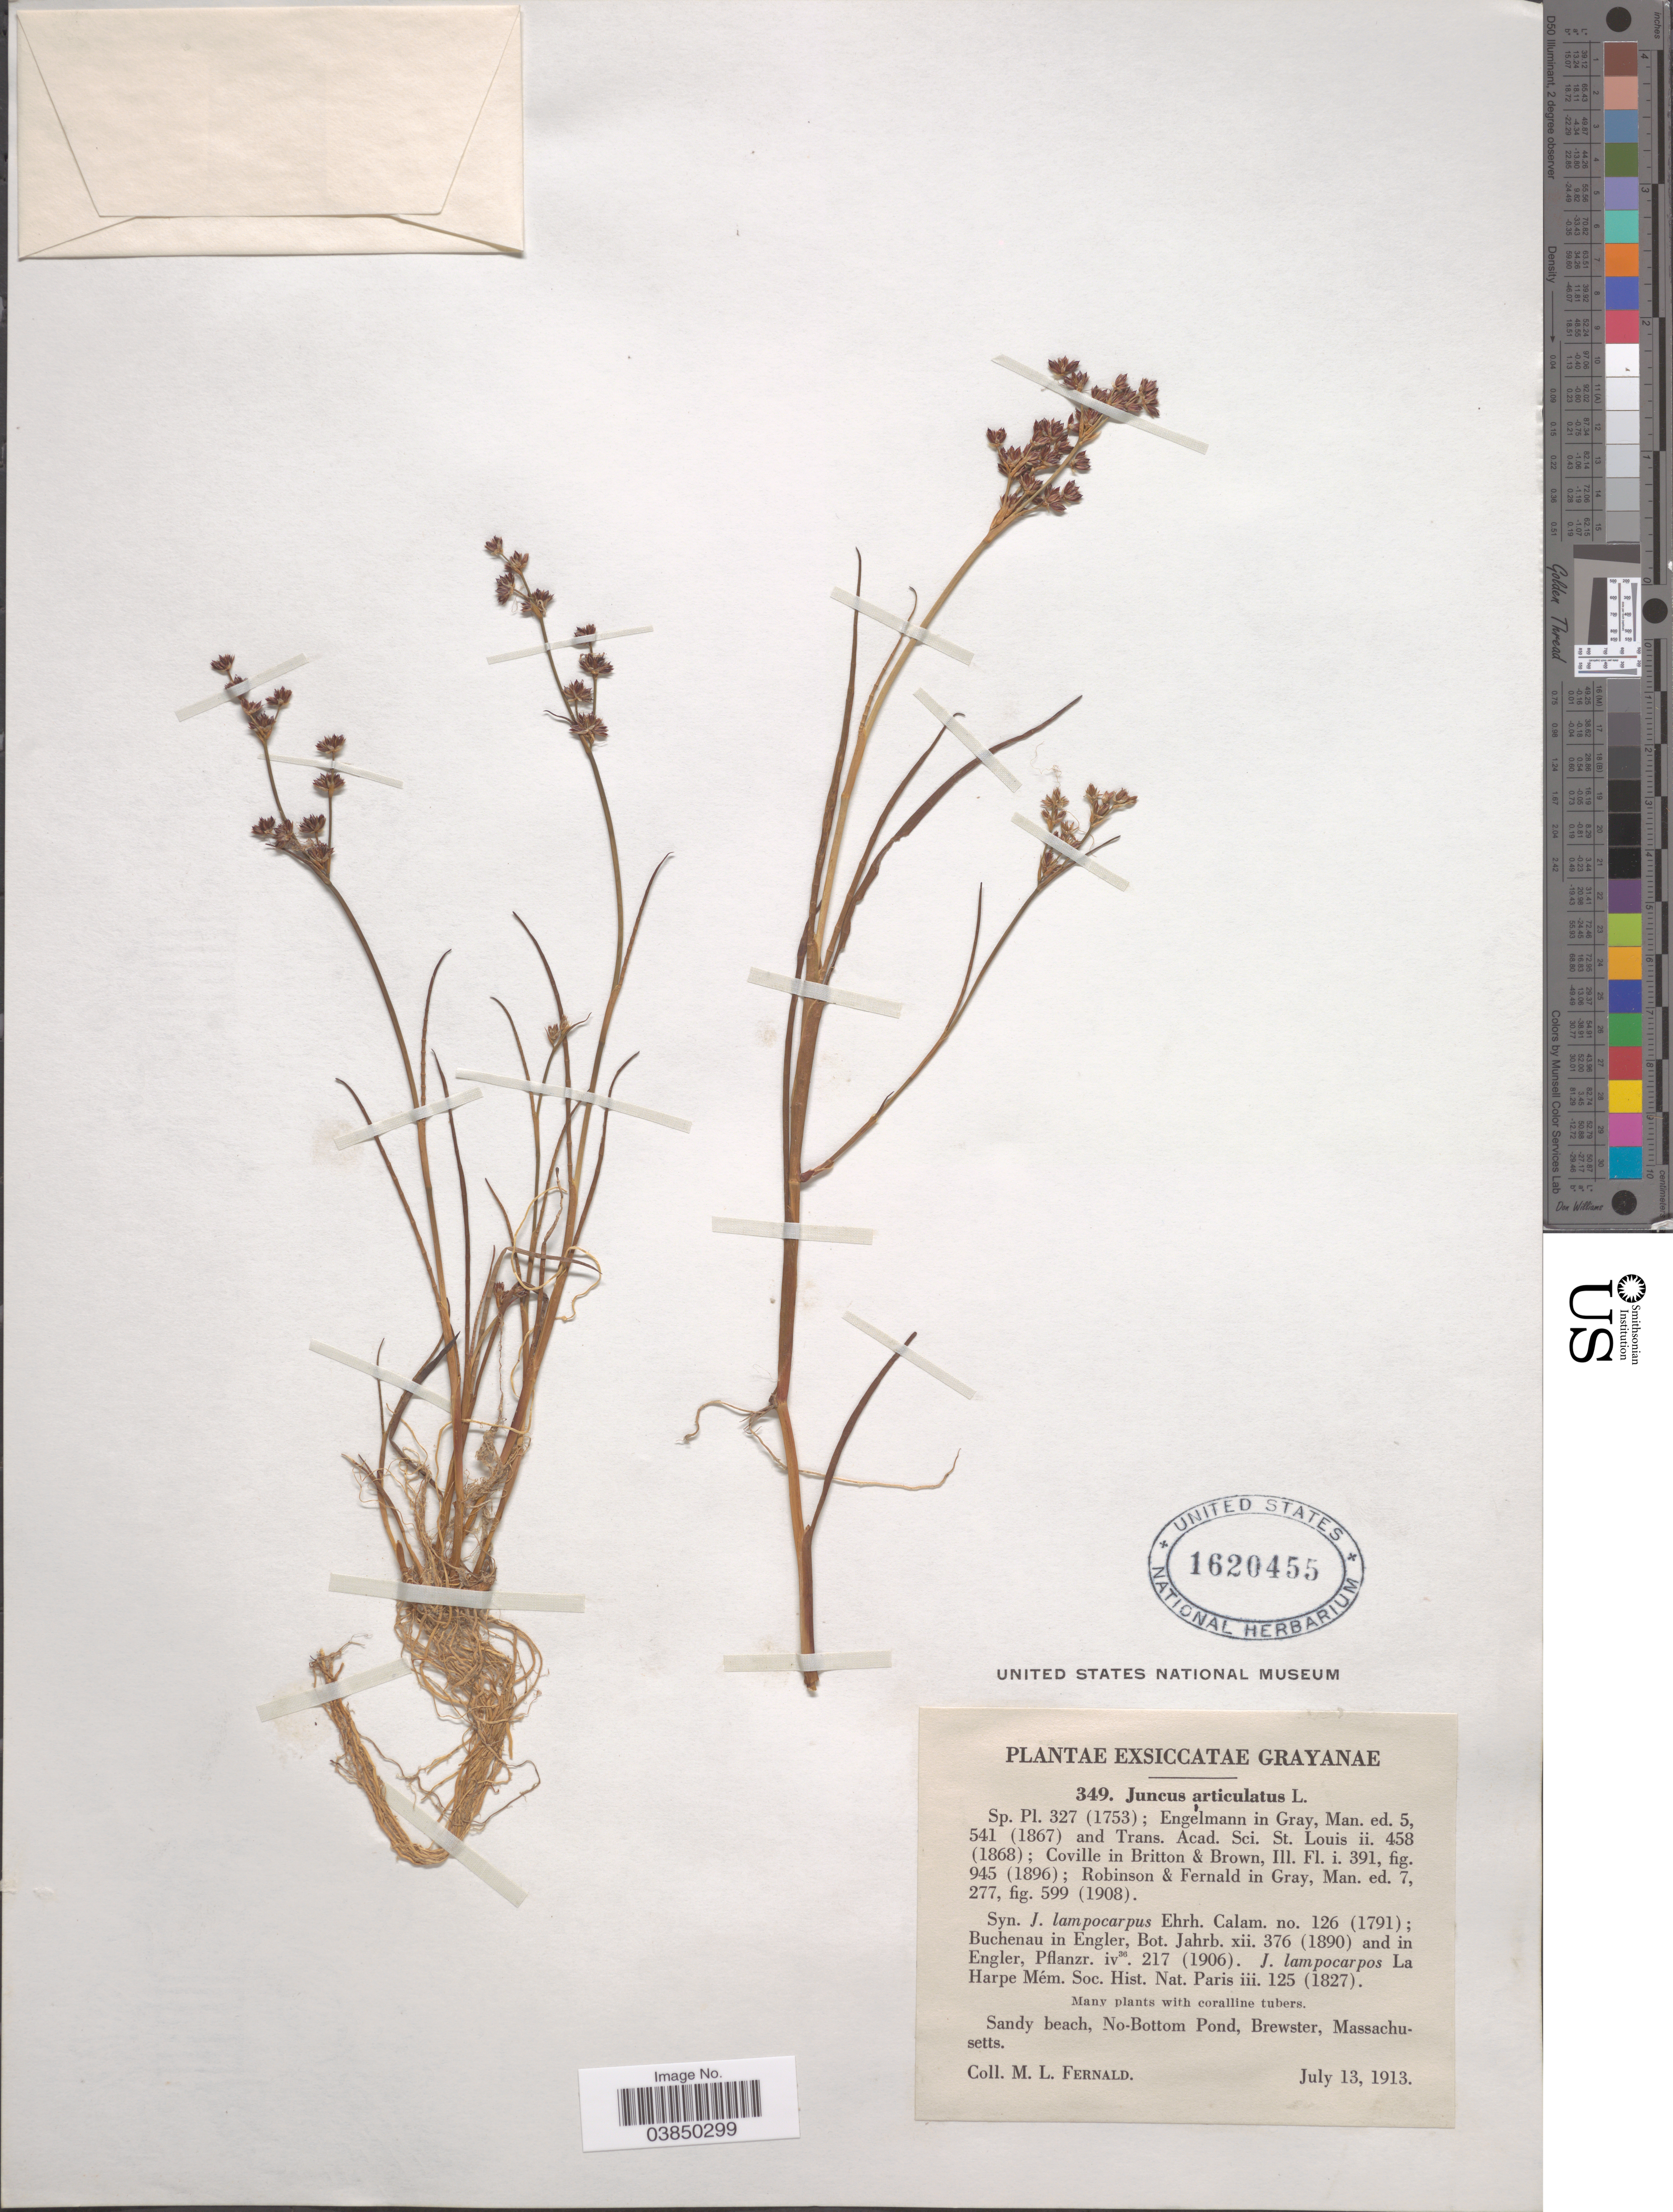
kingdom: Plantae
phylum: Tracheophyta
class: Liliopsida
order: Poales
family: Juncaceae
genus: Juncus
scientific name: Juncus articulatus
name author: L.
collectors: M. L. Fernald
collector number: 349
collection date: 1913-07-13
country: United States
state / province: Massachusetts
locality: No-Bottom Pond, Brewster.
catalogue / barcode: US 1620455